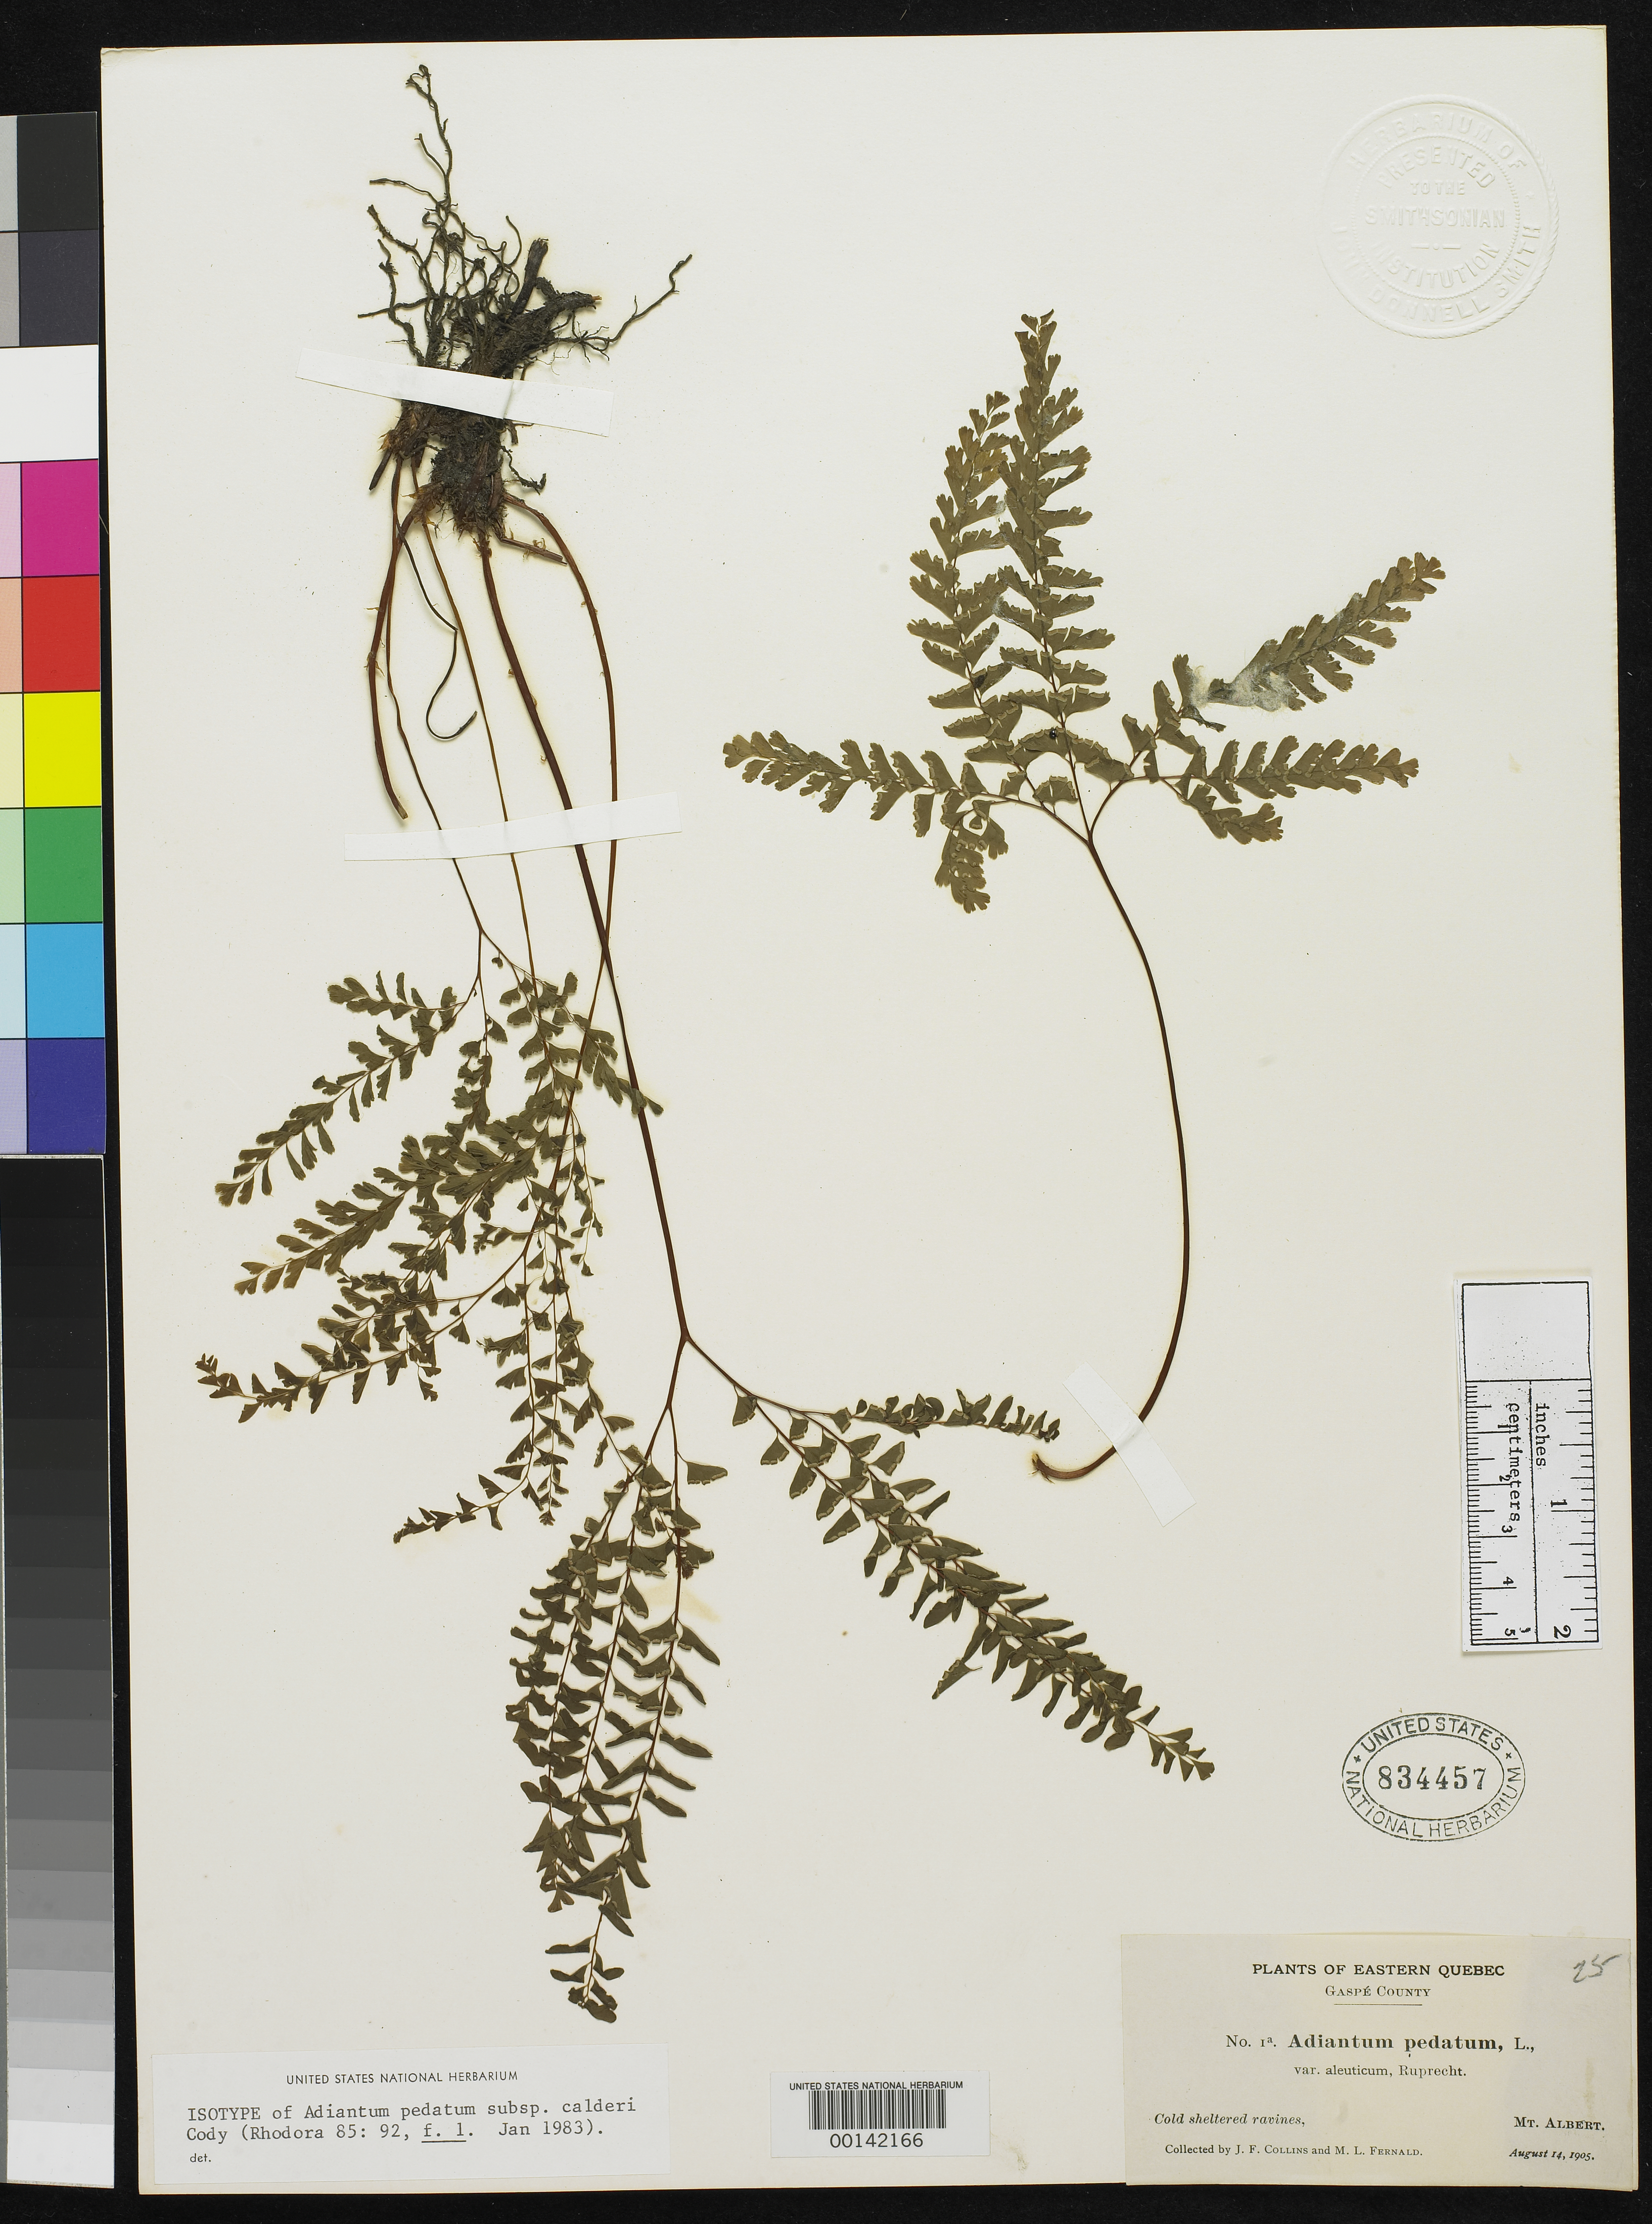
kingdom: Plantae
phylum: Tracheophyta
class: Polypodiopsida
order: Polypodiales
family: Pteridaceae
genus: Adiantum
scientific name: Adiantum pedatum subsp. calderi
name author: Cody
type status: Isotype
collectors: J. Collins & M. L. Fernald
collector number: La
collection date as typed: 14 Aug 1905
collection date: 1905-08-14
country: Canada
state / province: Quebec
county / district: Gaspe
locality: Mt. Albert.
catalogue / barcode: US 834457